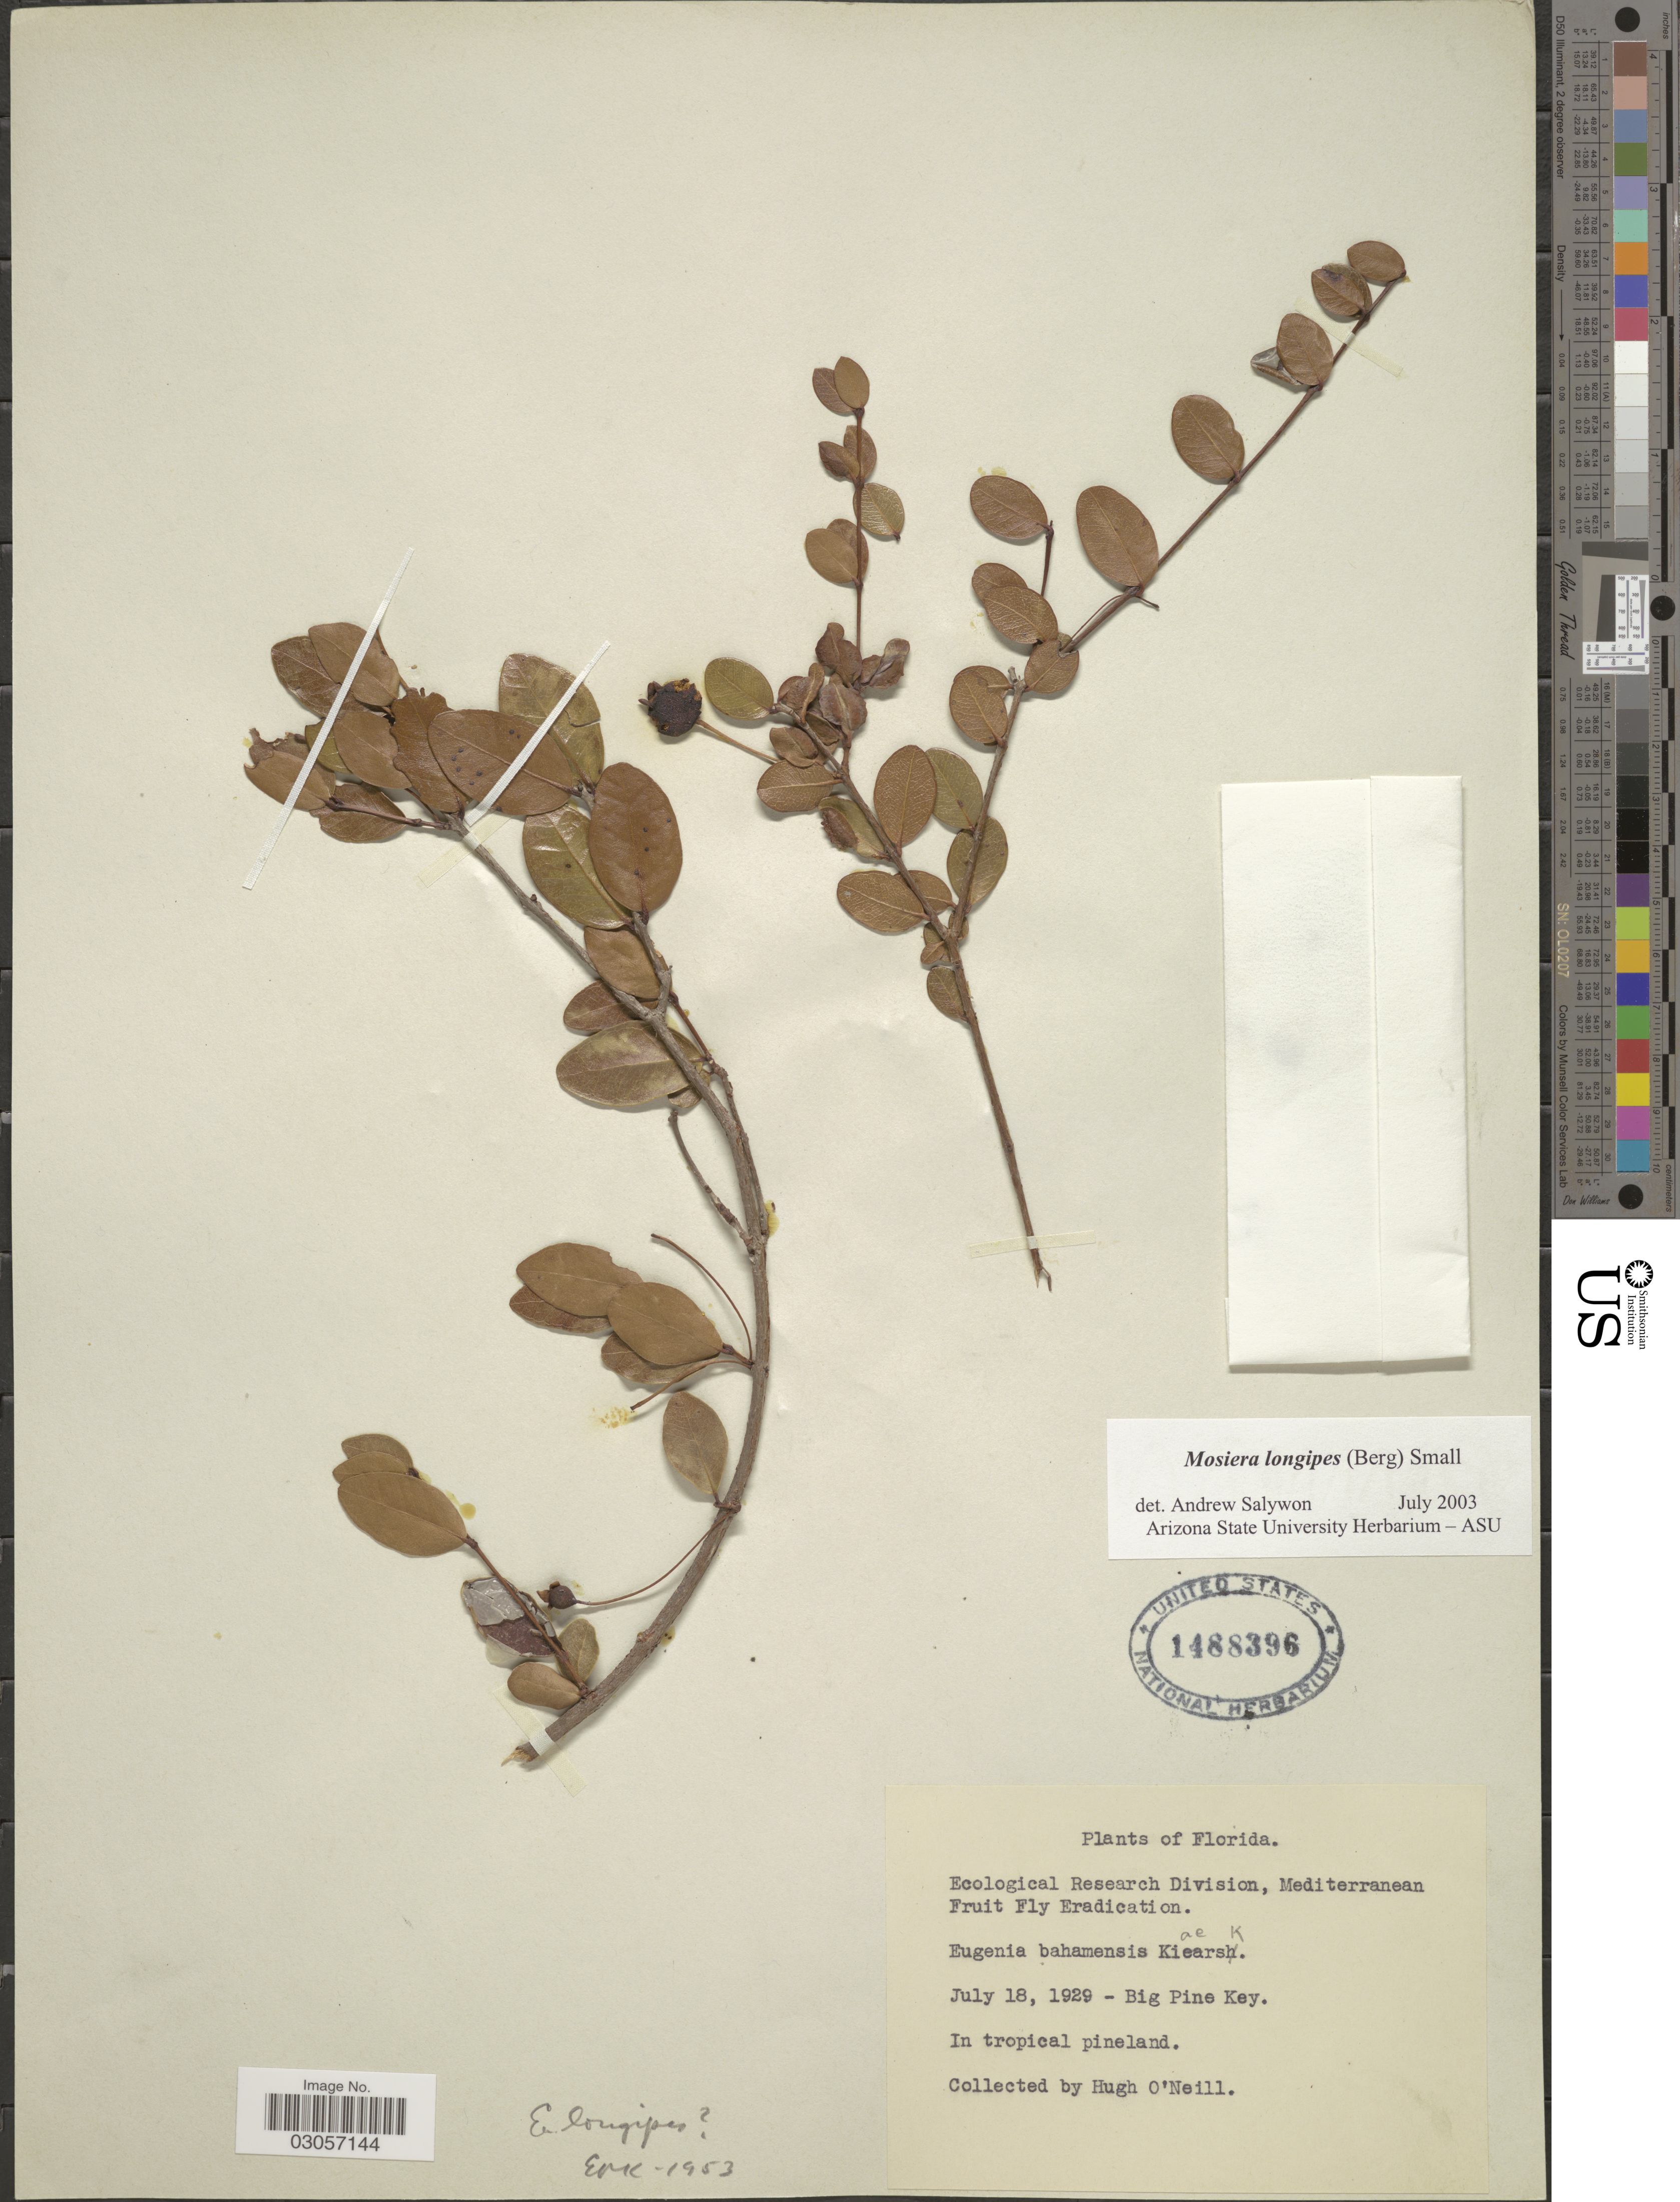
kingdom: Plantae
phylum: Tracheophyta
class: Magnoliopsida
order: Myrtales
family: Myrtaceae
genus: Mosiera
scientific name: Mosiera longipes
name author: (O. Berg) Small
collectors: H. O'Neill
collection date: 1929-07-18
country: United States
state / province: Florida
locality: Big Pine Key.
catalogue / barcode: US 1488396